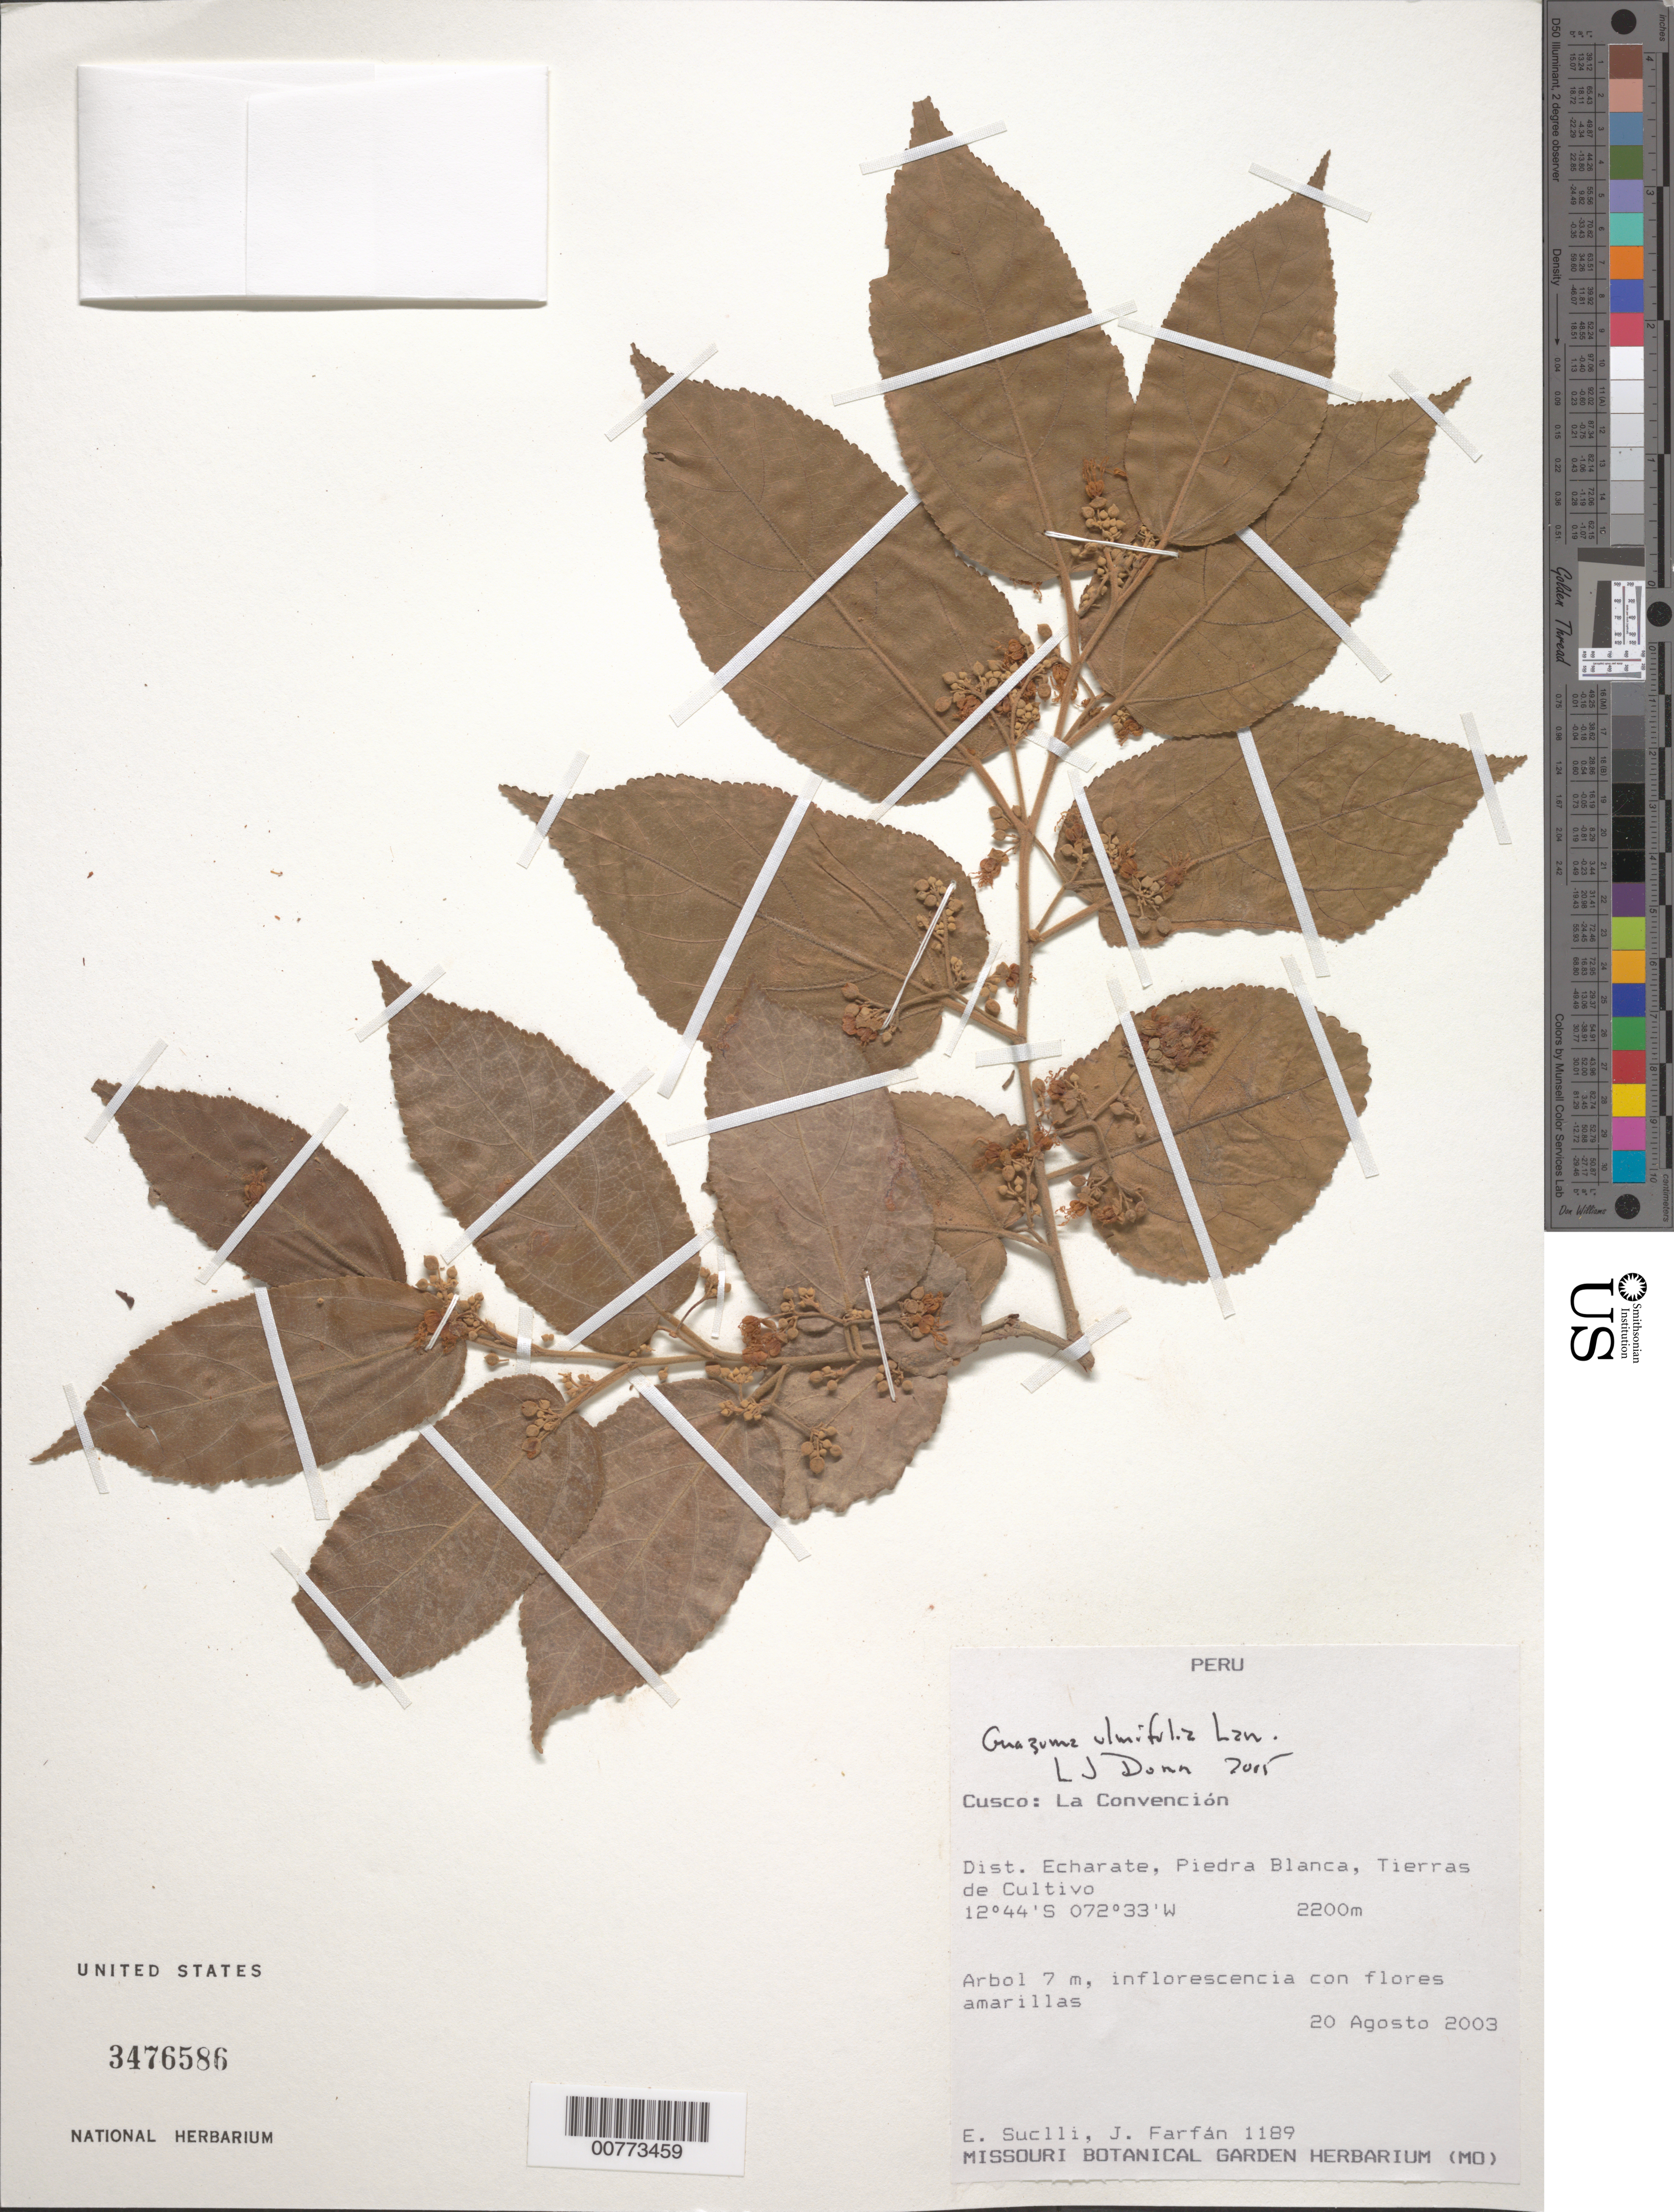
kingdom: Plantae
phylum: Tracheophyta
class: Magnoliopsida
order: Malvales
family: Malvaceae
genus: Guazuma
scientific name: Guazuma ulmifolia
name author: Lam.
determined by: Dorr, L. J., (BOT), Smithsonian Institution - National Museum of Natural History (UNITED STATES)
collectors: E. Suclli & J. Farfán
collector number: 1189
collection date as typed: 20 Aug 2003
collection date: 2003-08-20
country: Peru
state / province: Cusco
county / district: La Convención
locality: Dist. Echarate, Piedra Blanca.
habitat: Tierras de cultivo.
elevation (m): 2200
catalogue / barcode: US 3476586